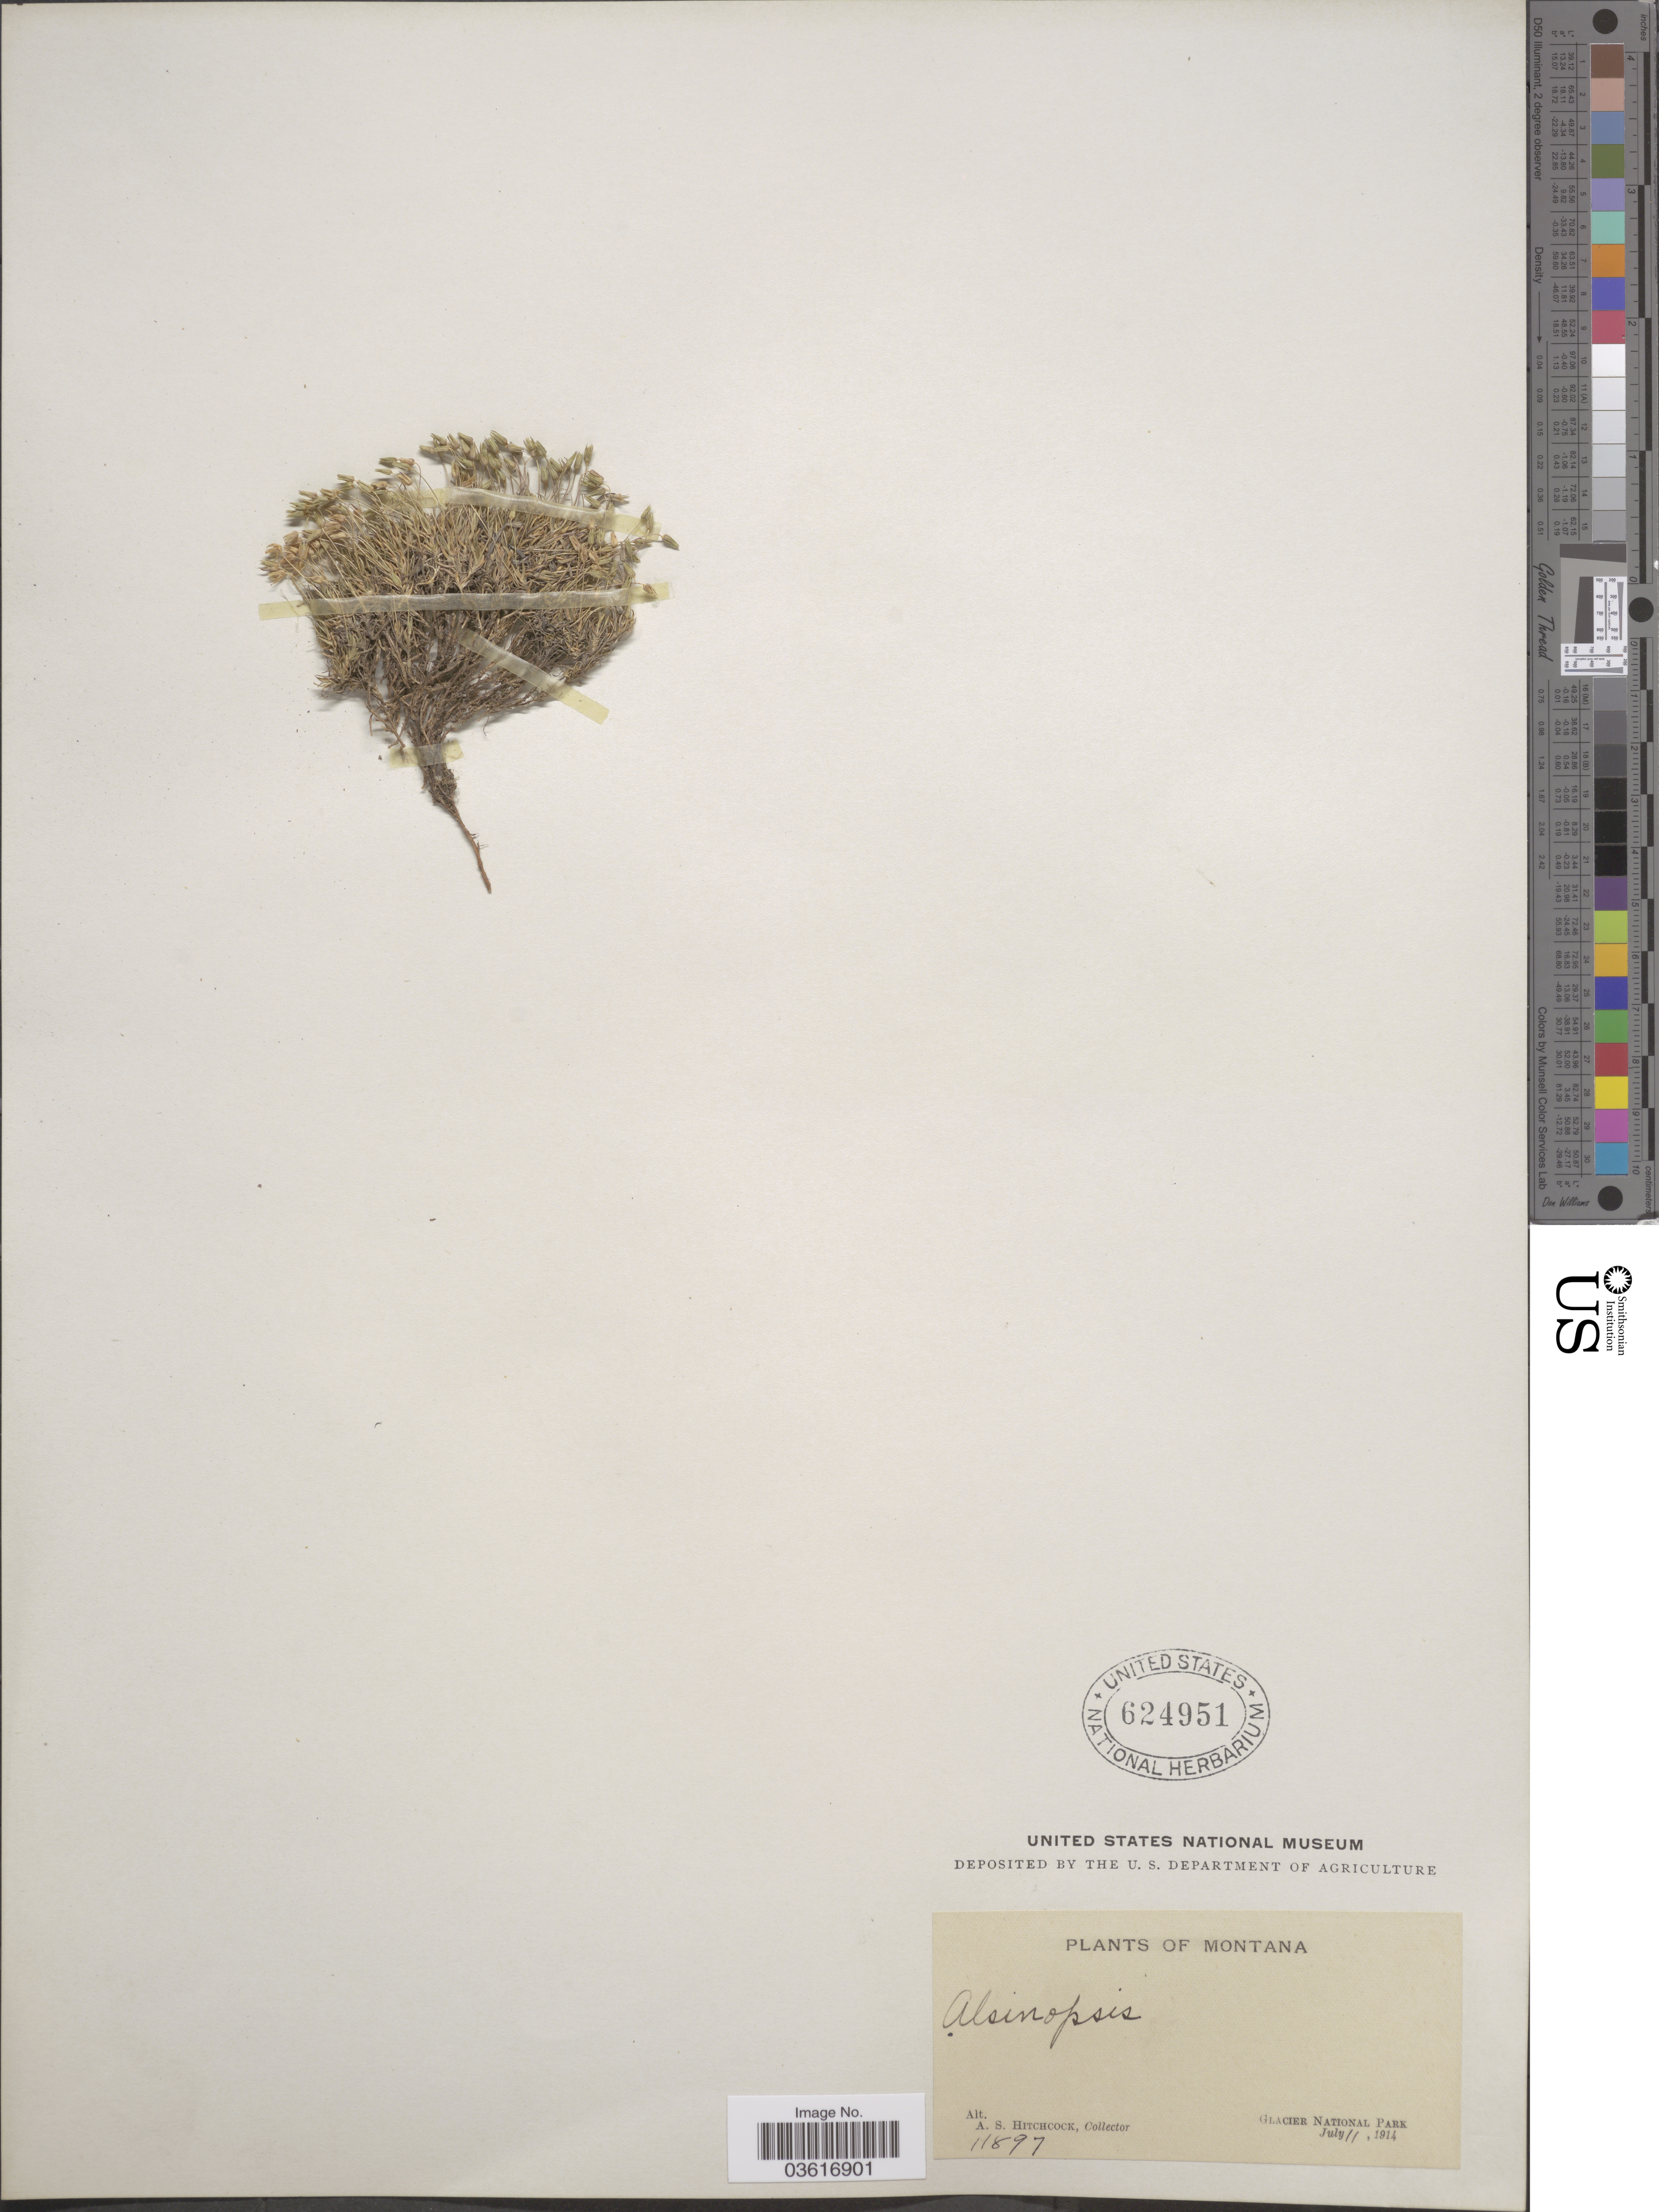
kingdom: Plantae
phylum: Tracheophyta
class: Magnoliopsida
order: Caryophyllales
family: Caryophyllaceae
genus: Minuartia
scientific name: Minuartia sp.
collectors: A. S. Hitchcock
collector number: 11897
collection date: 1914-07-11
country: United States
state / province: Montana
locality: Glacier National Park.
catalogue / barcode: US 624951